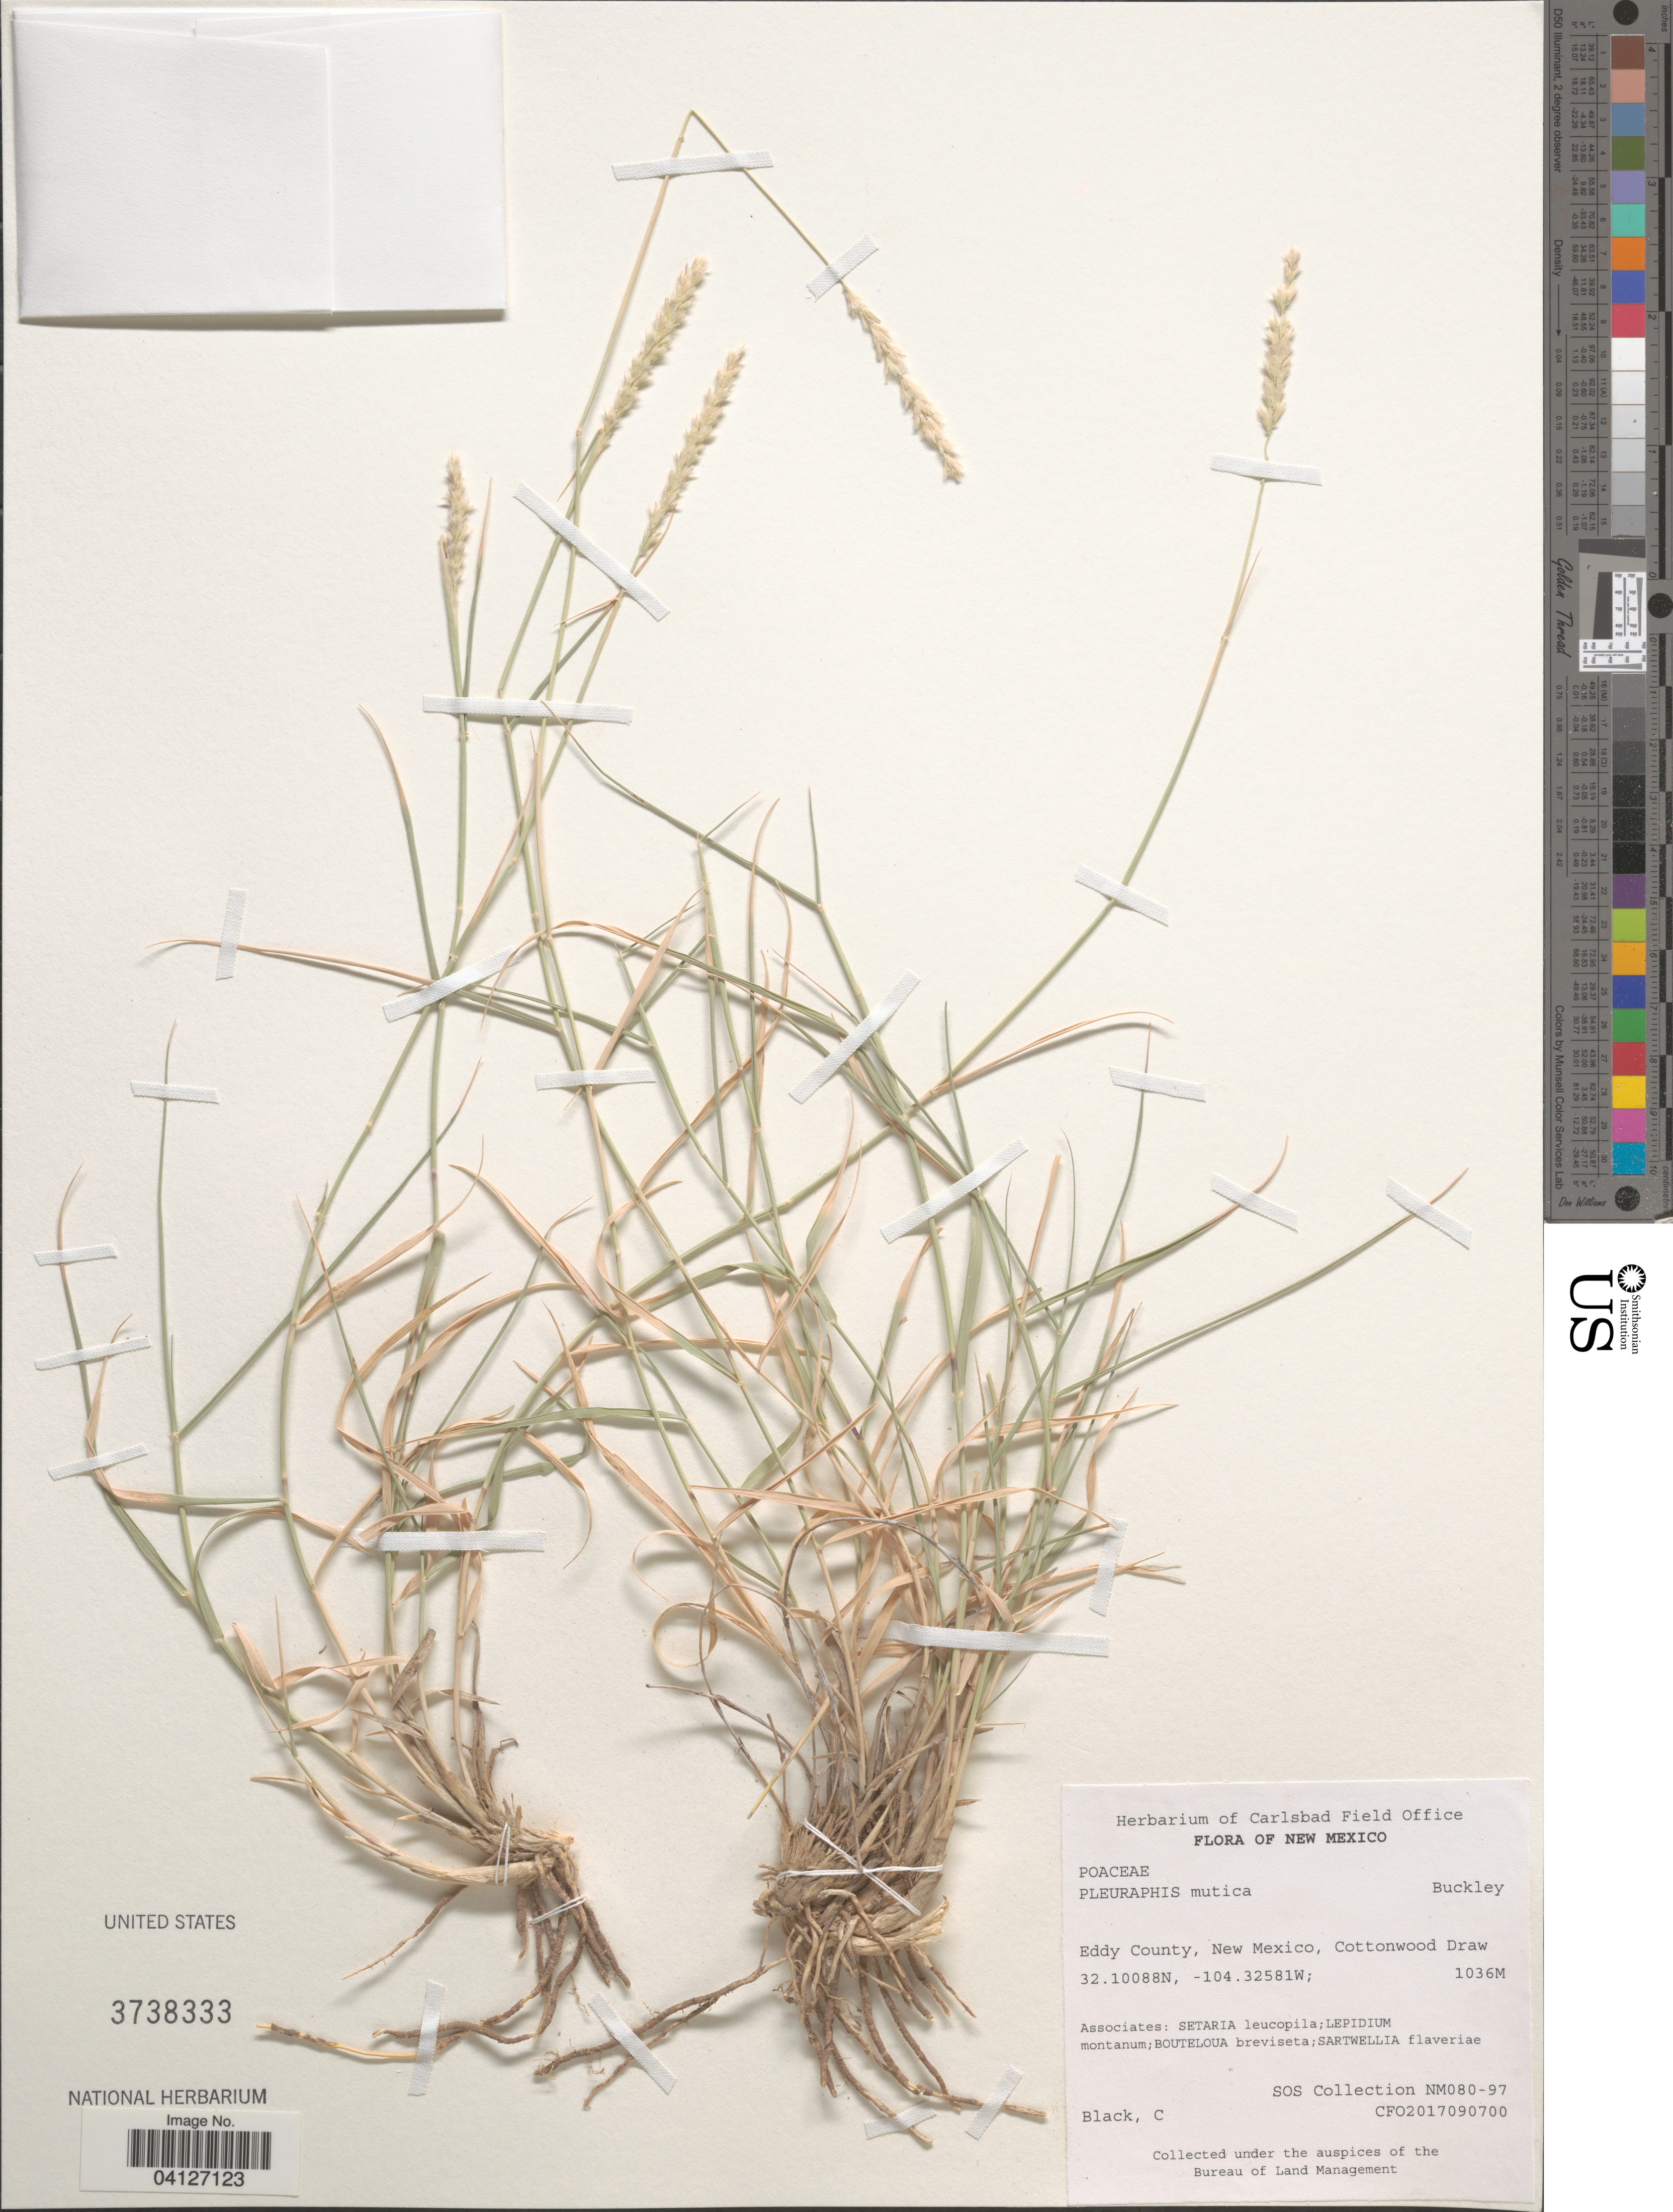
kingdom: Plantae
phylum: Tracheophyta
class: Liliopsida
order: Poales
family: Poaceae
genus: Pleuraphis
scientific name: Pleuraphis mutica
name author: Buckley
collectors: C. Black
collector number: CFO2017090700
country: United States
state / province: New Mexico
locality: Eddy County, Cottonwood Draw.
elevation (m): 1036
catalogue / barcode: US 3738333